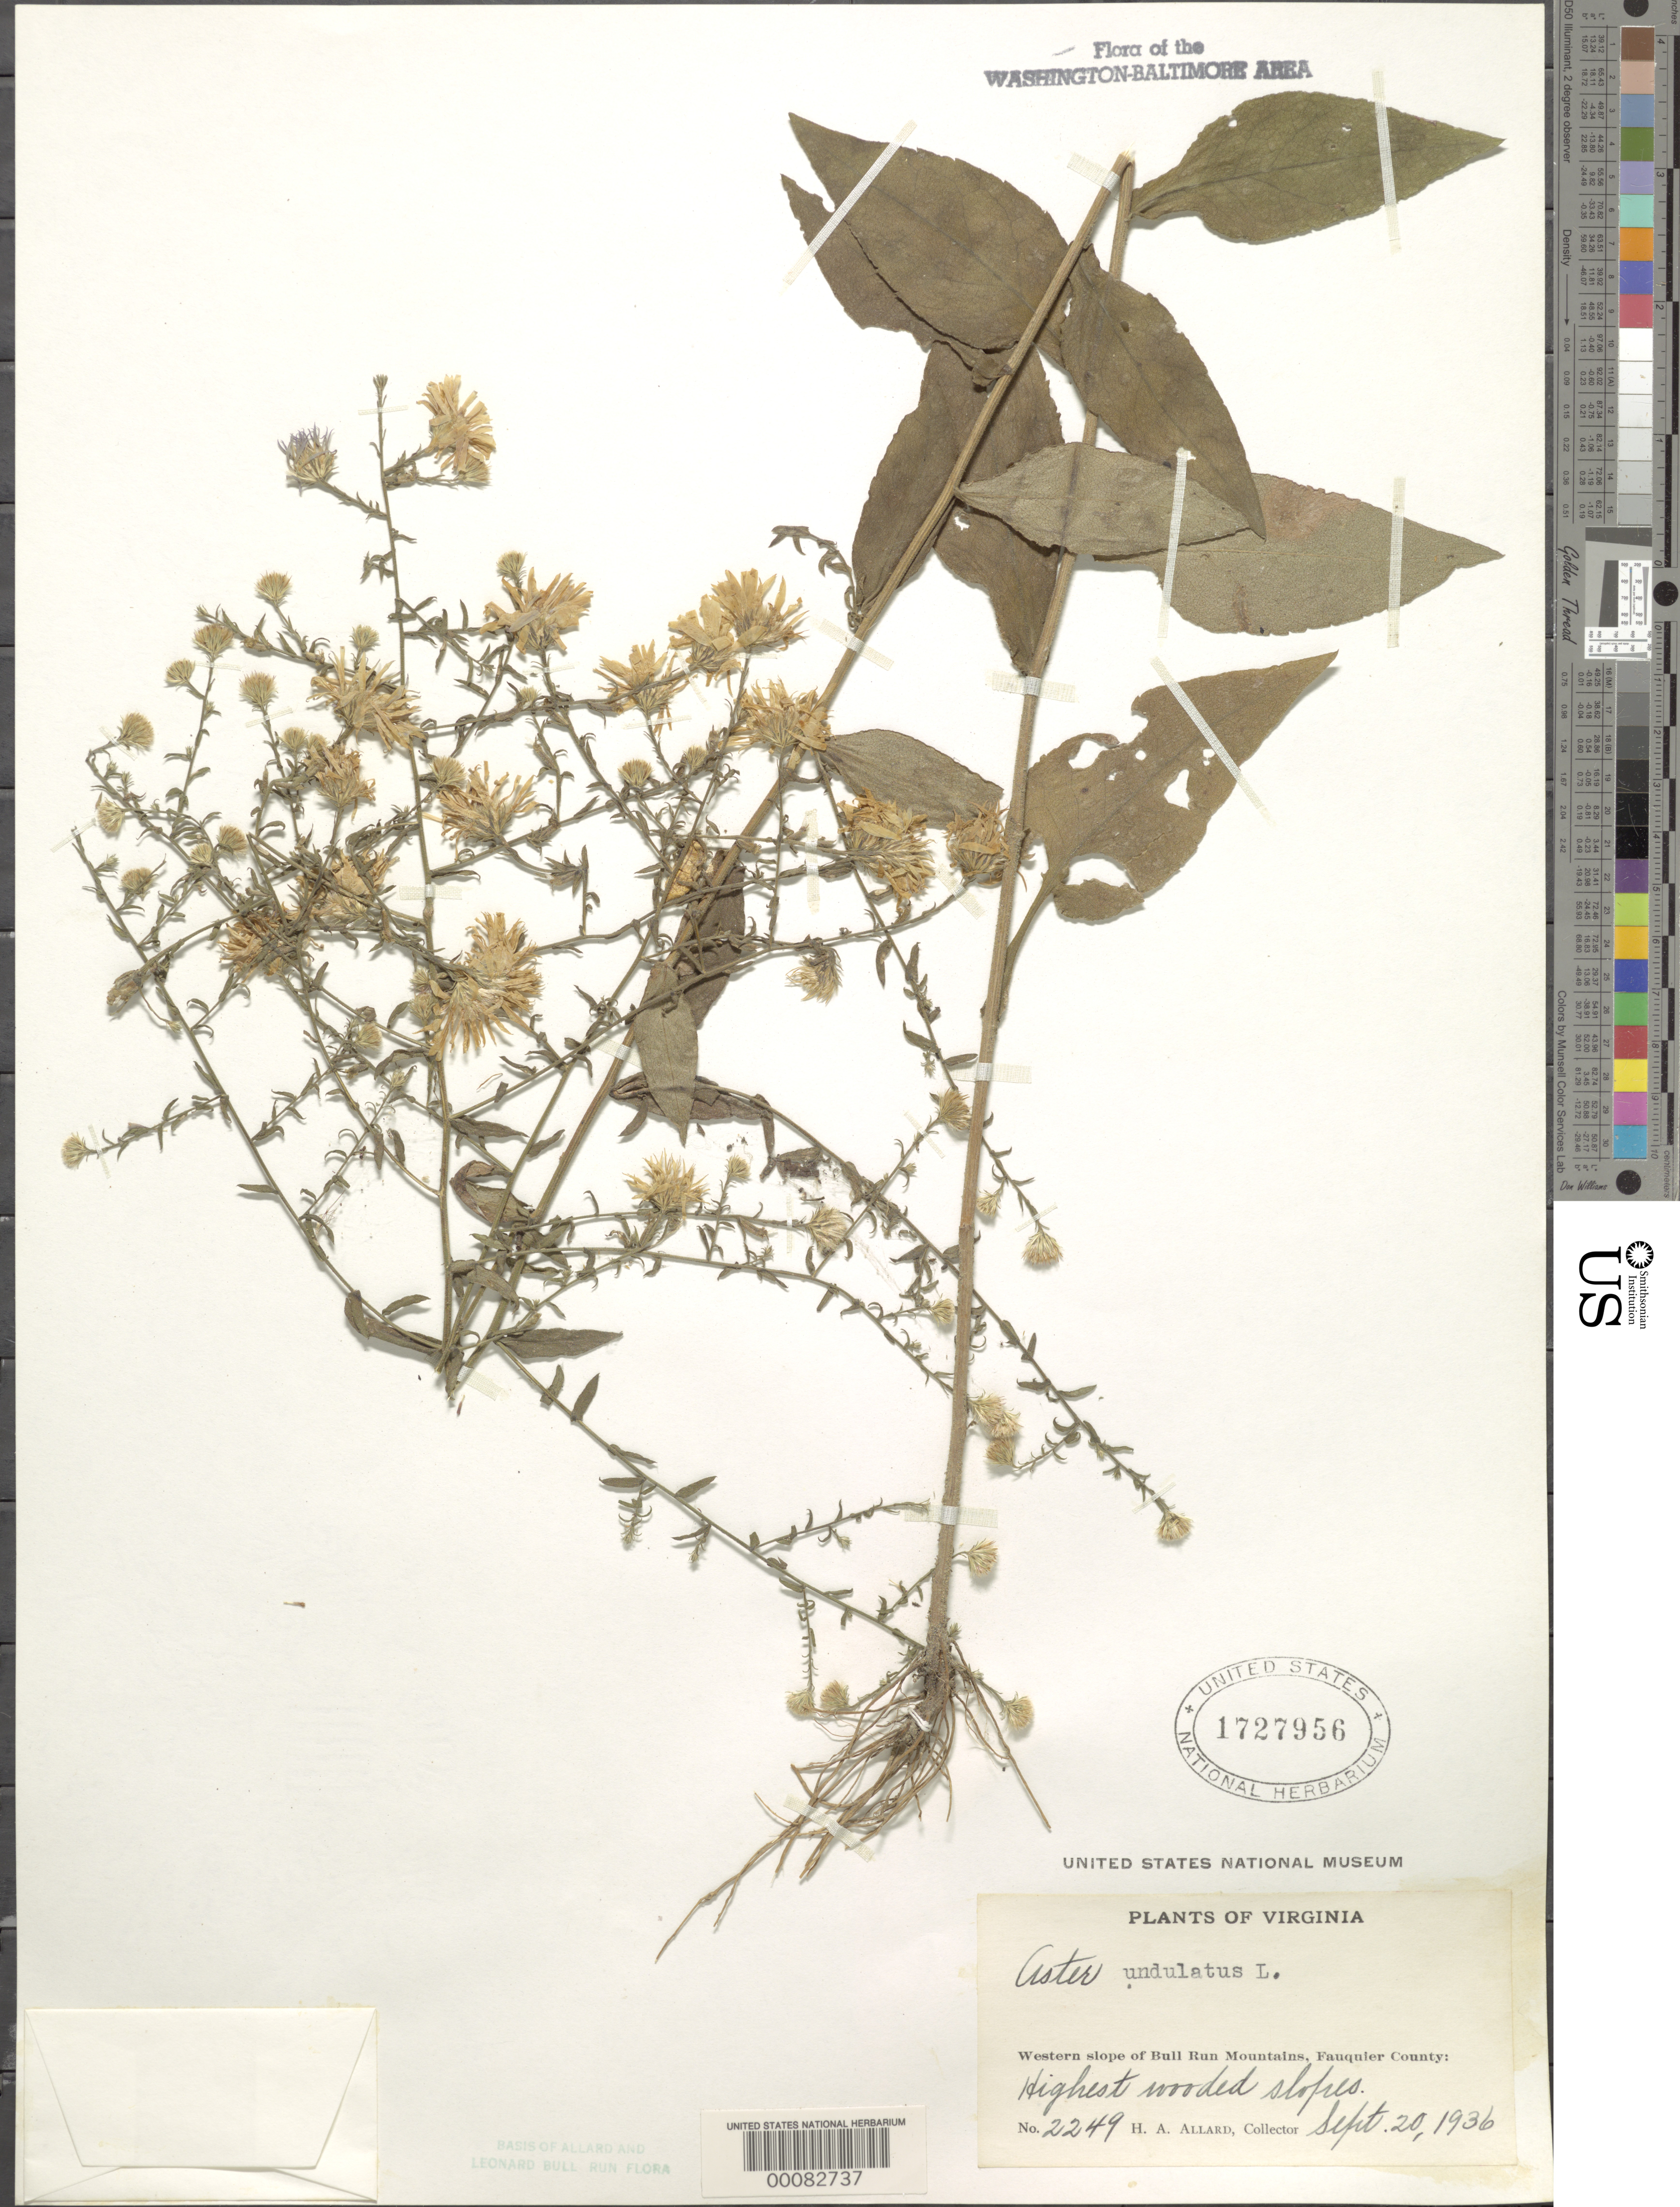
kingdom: Plantae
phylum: Tracheophyta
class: Magnoliopsida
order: Asterales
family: Asteraceae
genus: Symphyotrichum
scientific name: Symphyotrichum undulatum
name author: (L.) G.L. Nesom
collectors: H. A. Allard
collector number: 2249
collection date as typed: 20 Sep 1936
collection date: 1936-09-20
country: United States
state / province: Virginia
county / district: Fauquier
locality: Western slope of Bull Run Mountains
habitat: Wooded slopes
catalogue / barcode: US 1727956